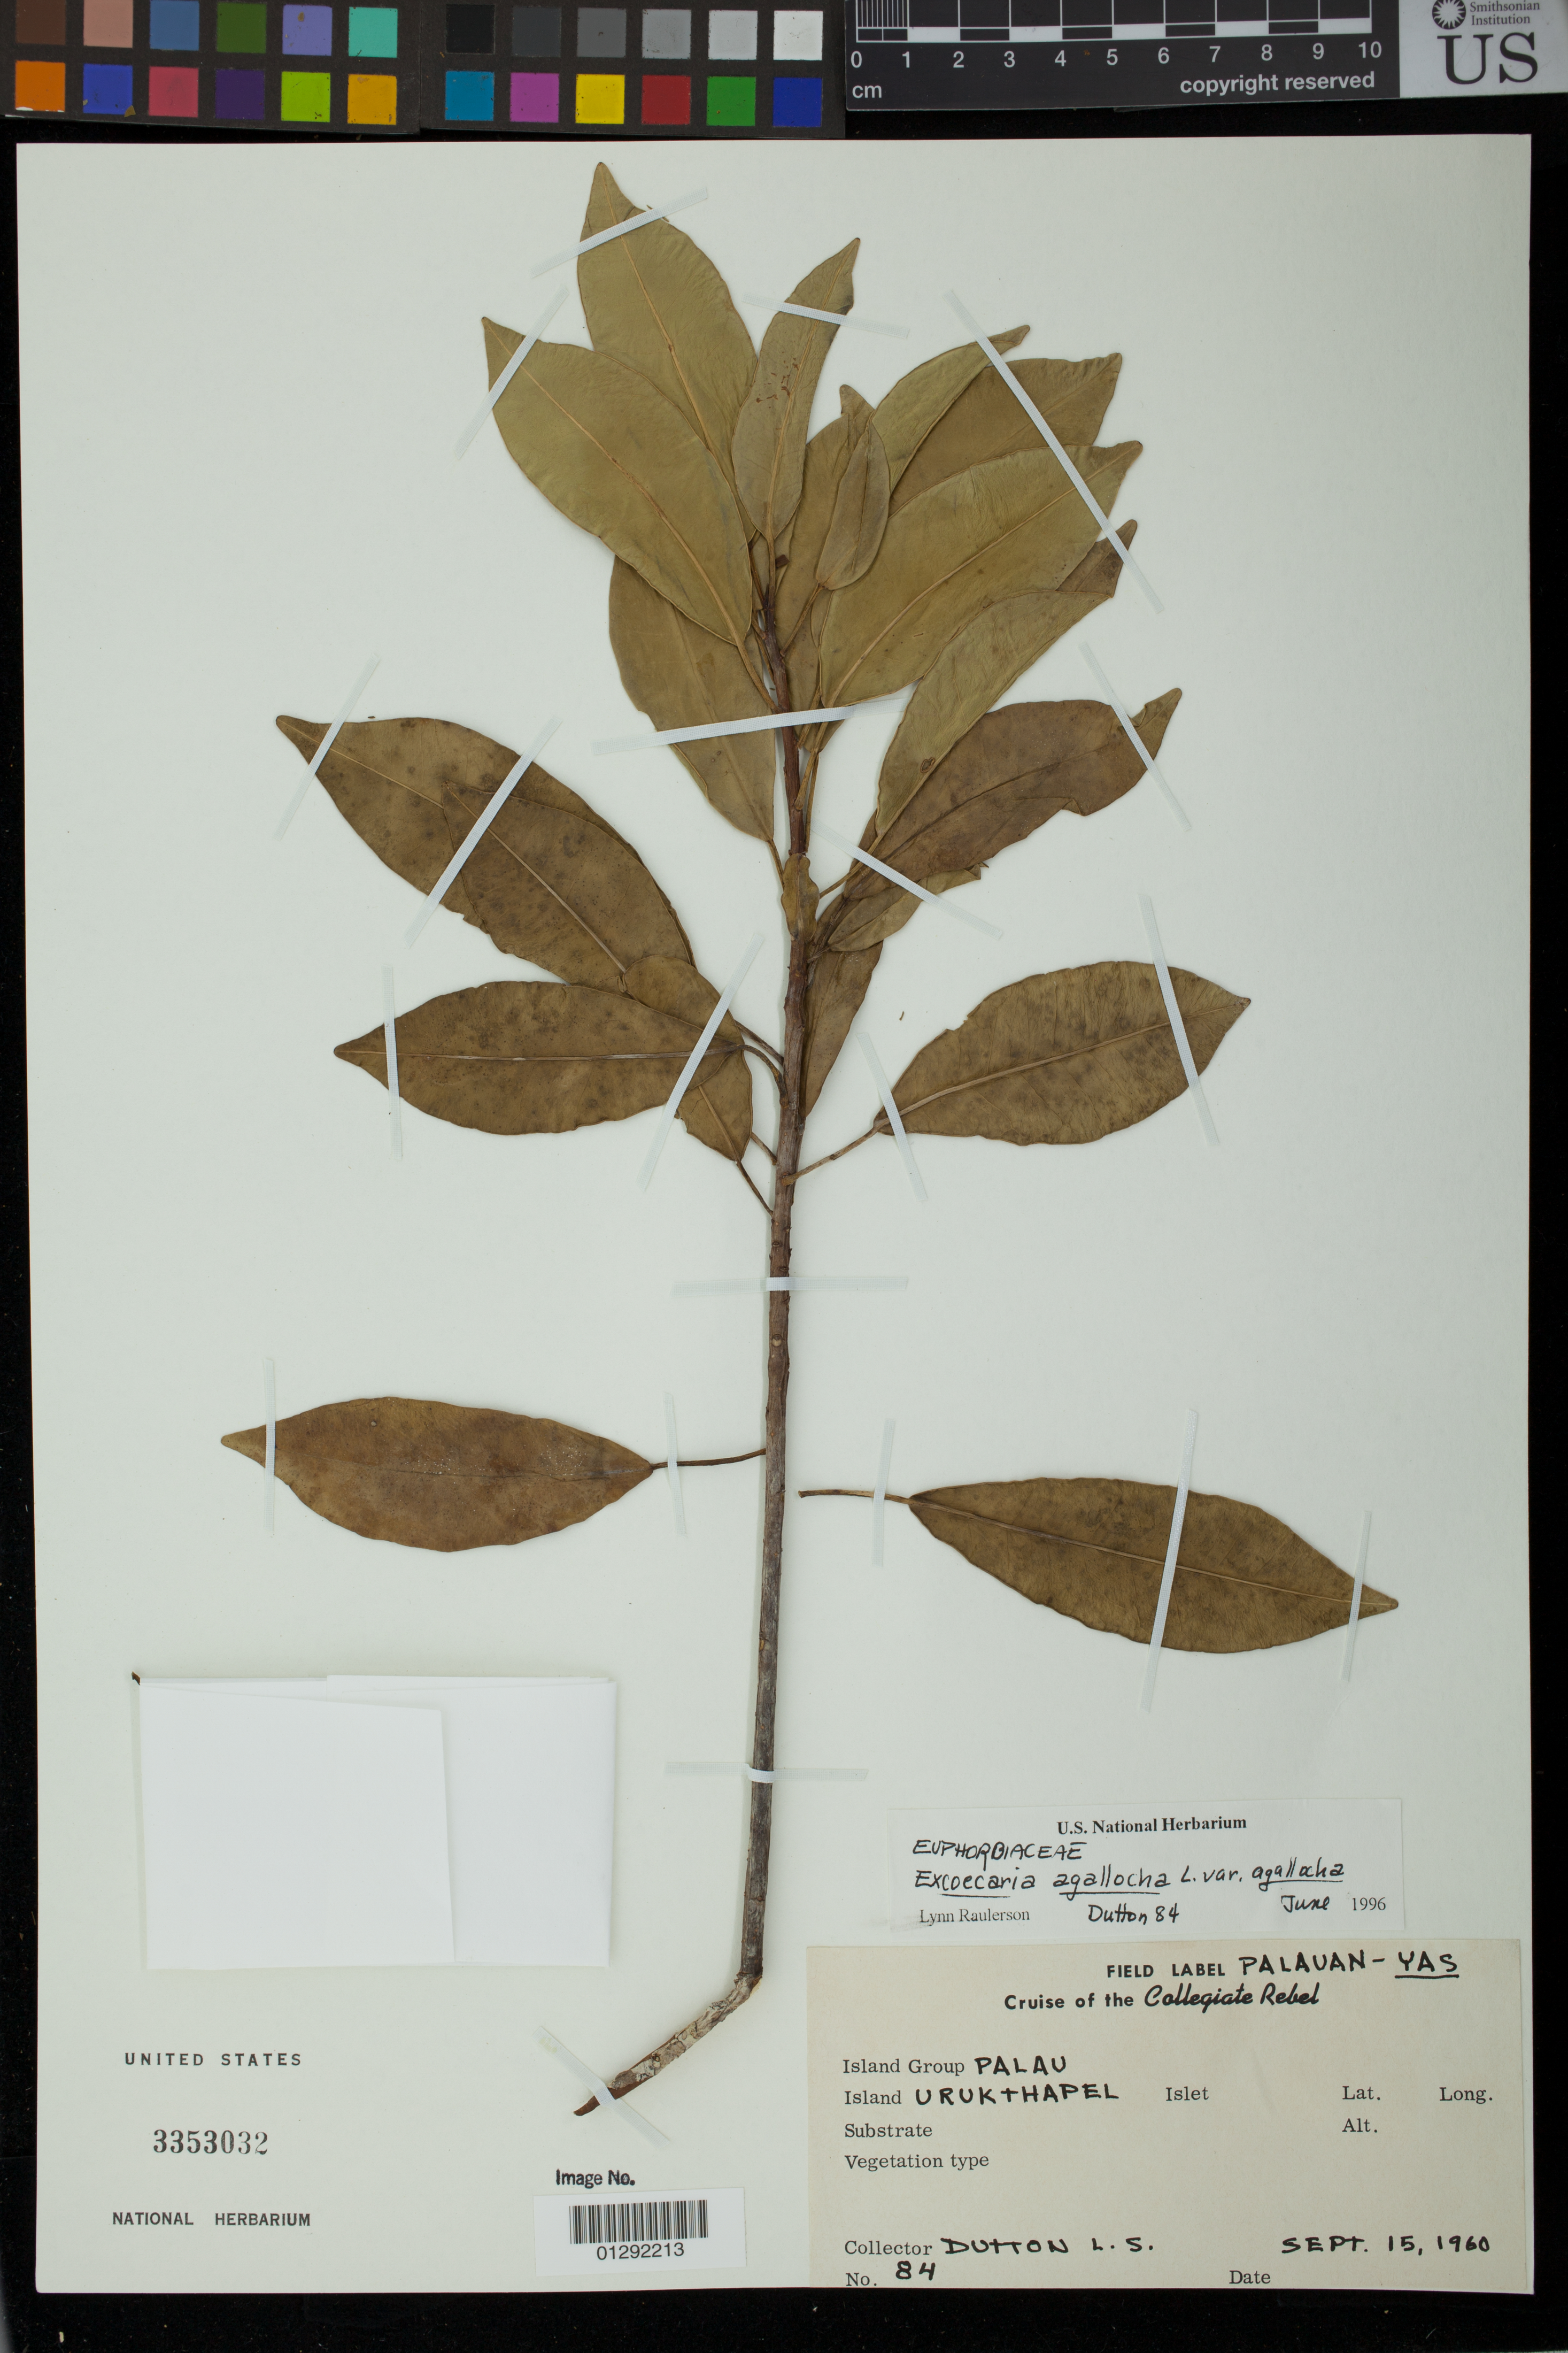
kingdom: Plantae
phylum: Tracheophyta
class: Magnoliopsida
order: Malpighiales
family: Euphorbiaceae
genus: Excoecaria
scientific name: Excoecaria agallocha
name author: L.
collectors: L. Dutton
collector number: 84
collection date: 1960-09-15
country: Palau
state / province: Koror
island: Ngeruktabel [Urukthapel]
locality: Urukthapel Island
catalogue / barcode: US 3353032